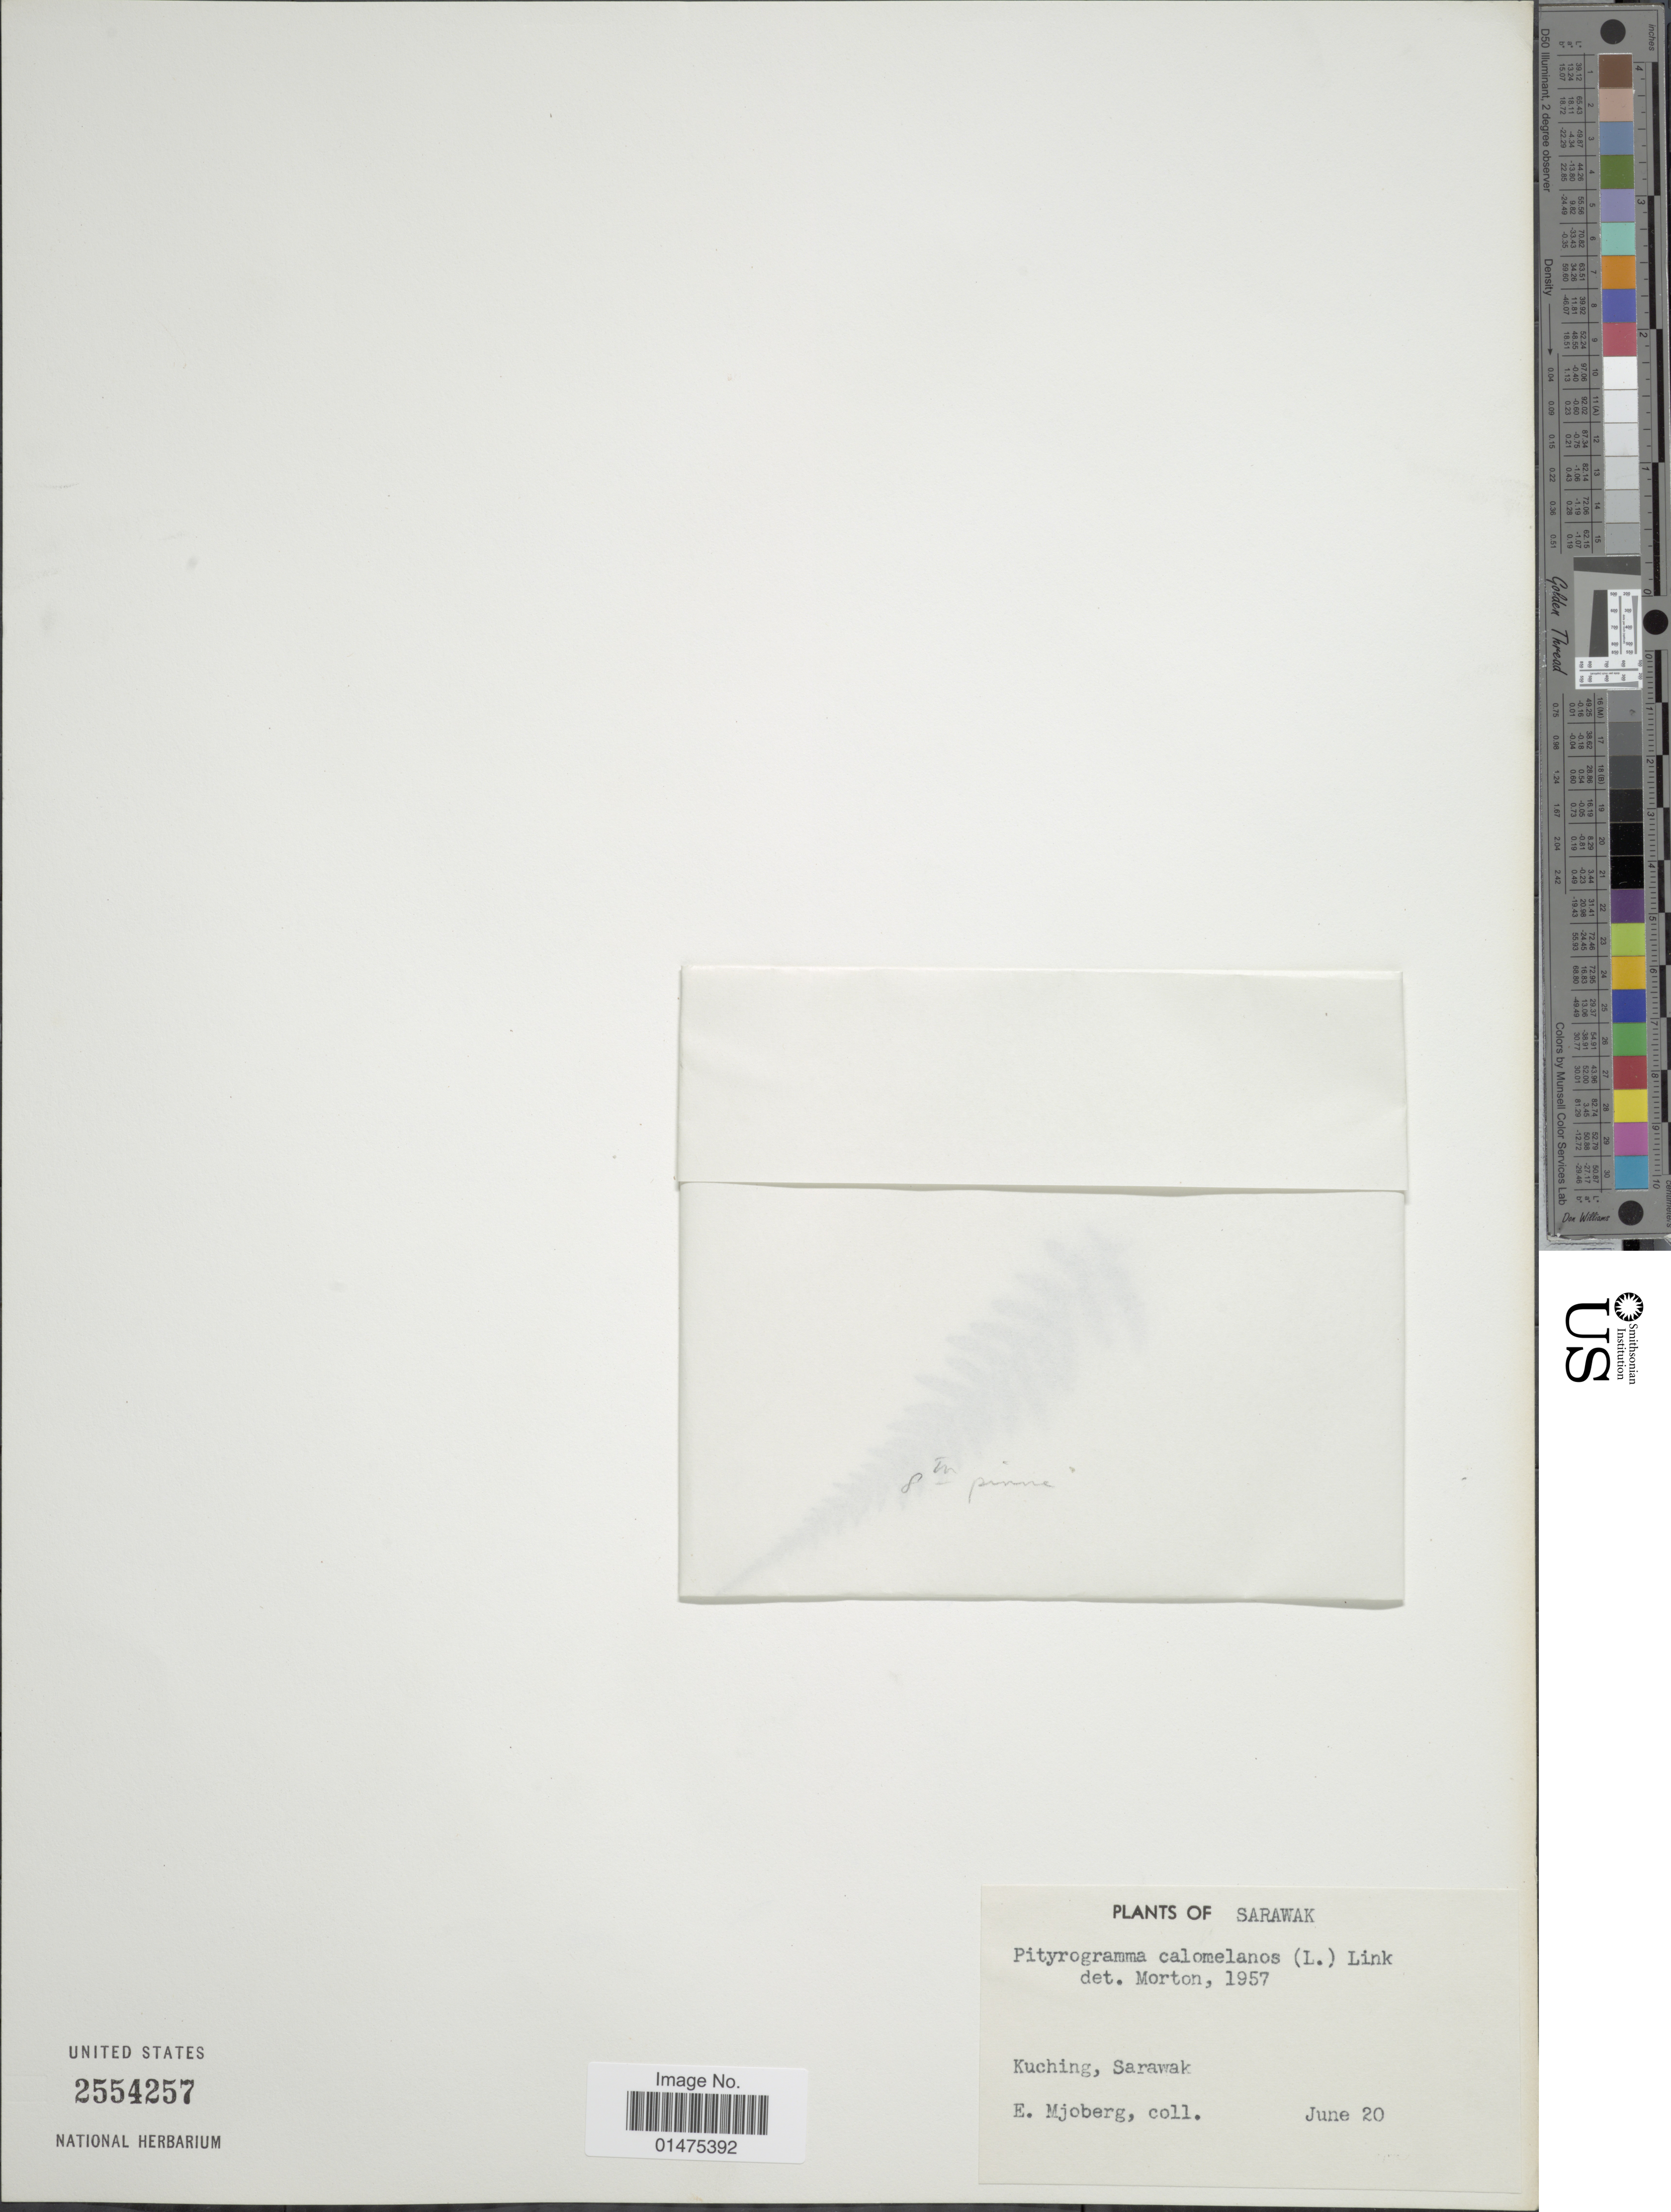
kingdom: Plantae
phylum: Tracheophyta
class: Polypodiopsida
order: Polypodiales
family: Pteridaceae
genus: Pityrogramma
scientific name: Pityrogramma calomelanos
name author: (L.) Link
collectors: E. Mjoberg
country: Malaysia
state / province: Sarawak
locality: Kuching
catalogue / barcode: US 2554257